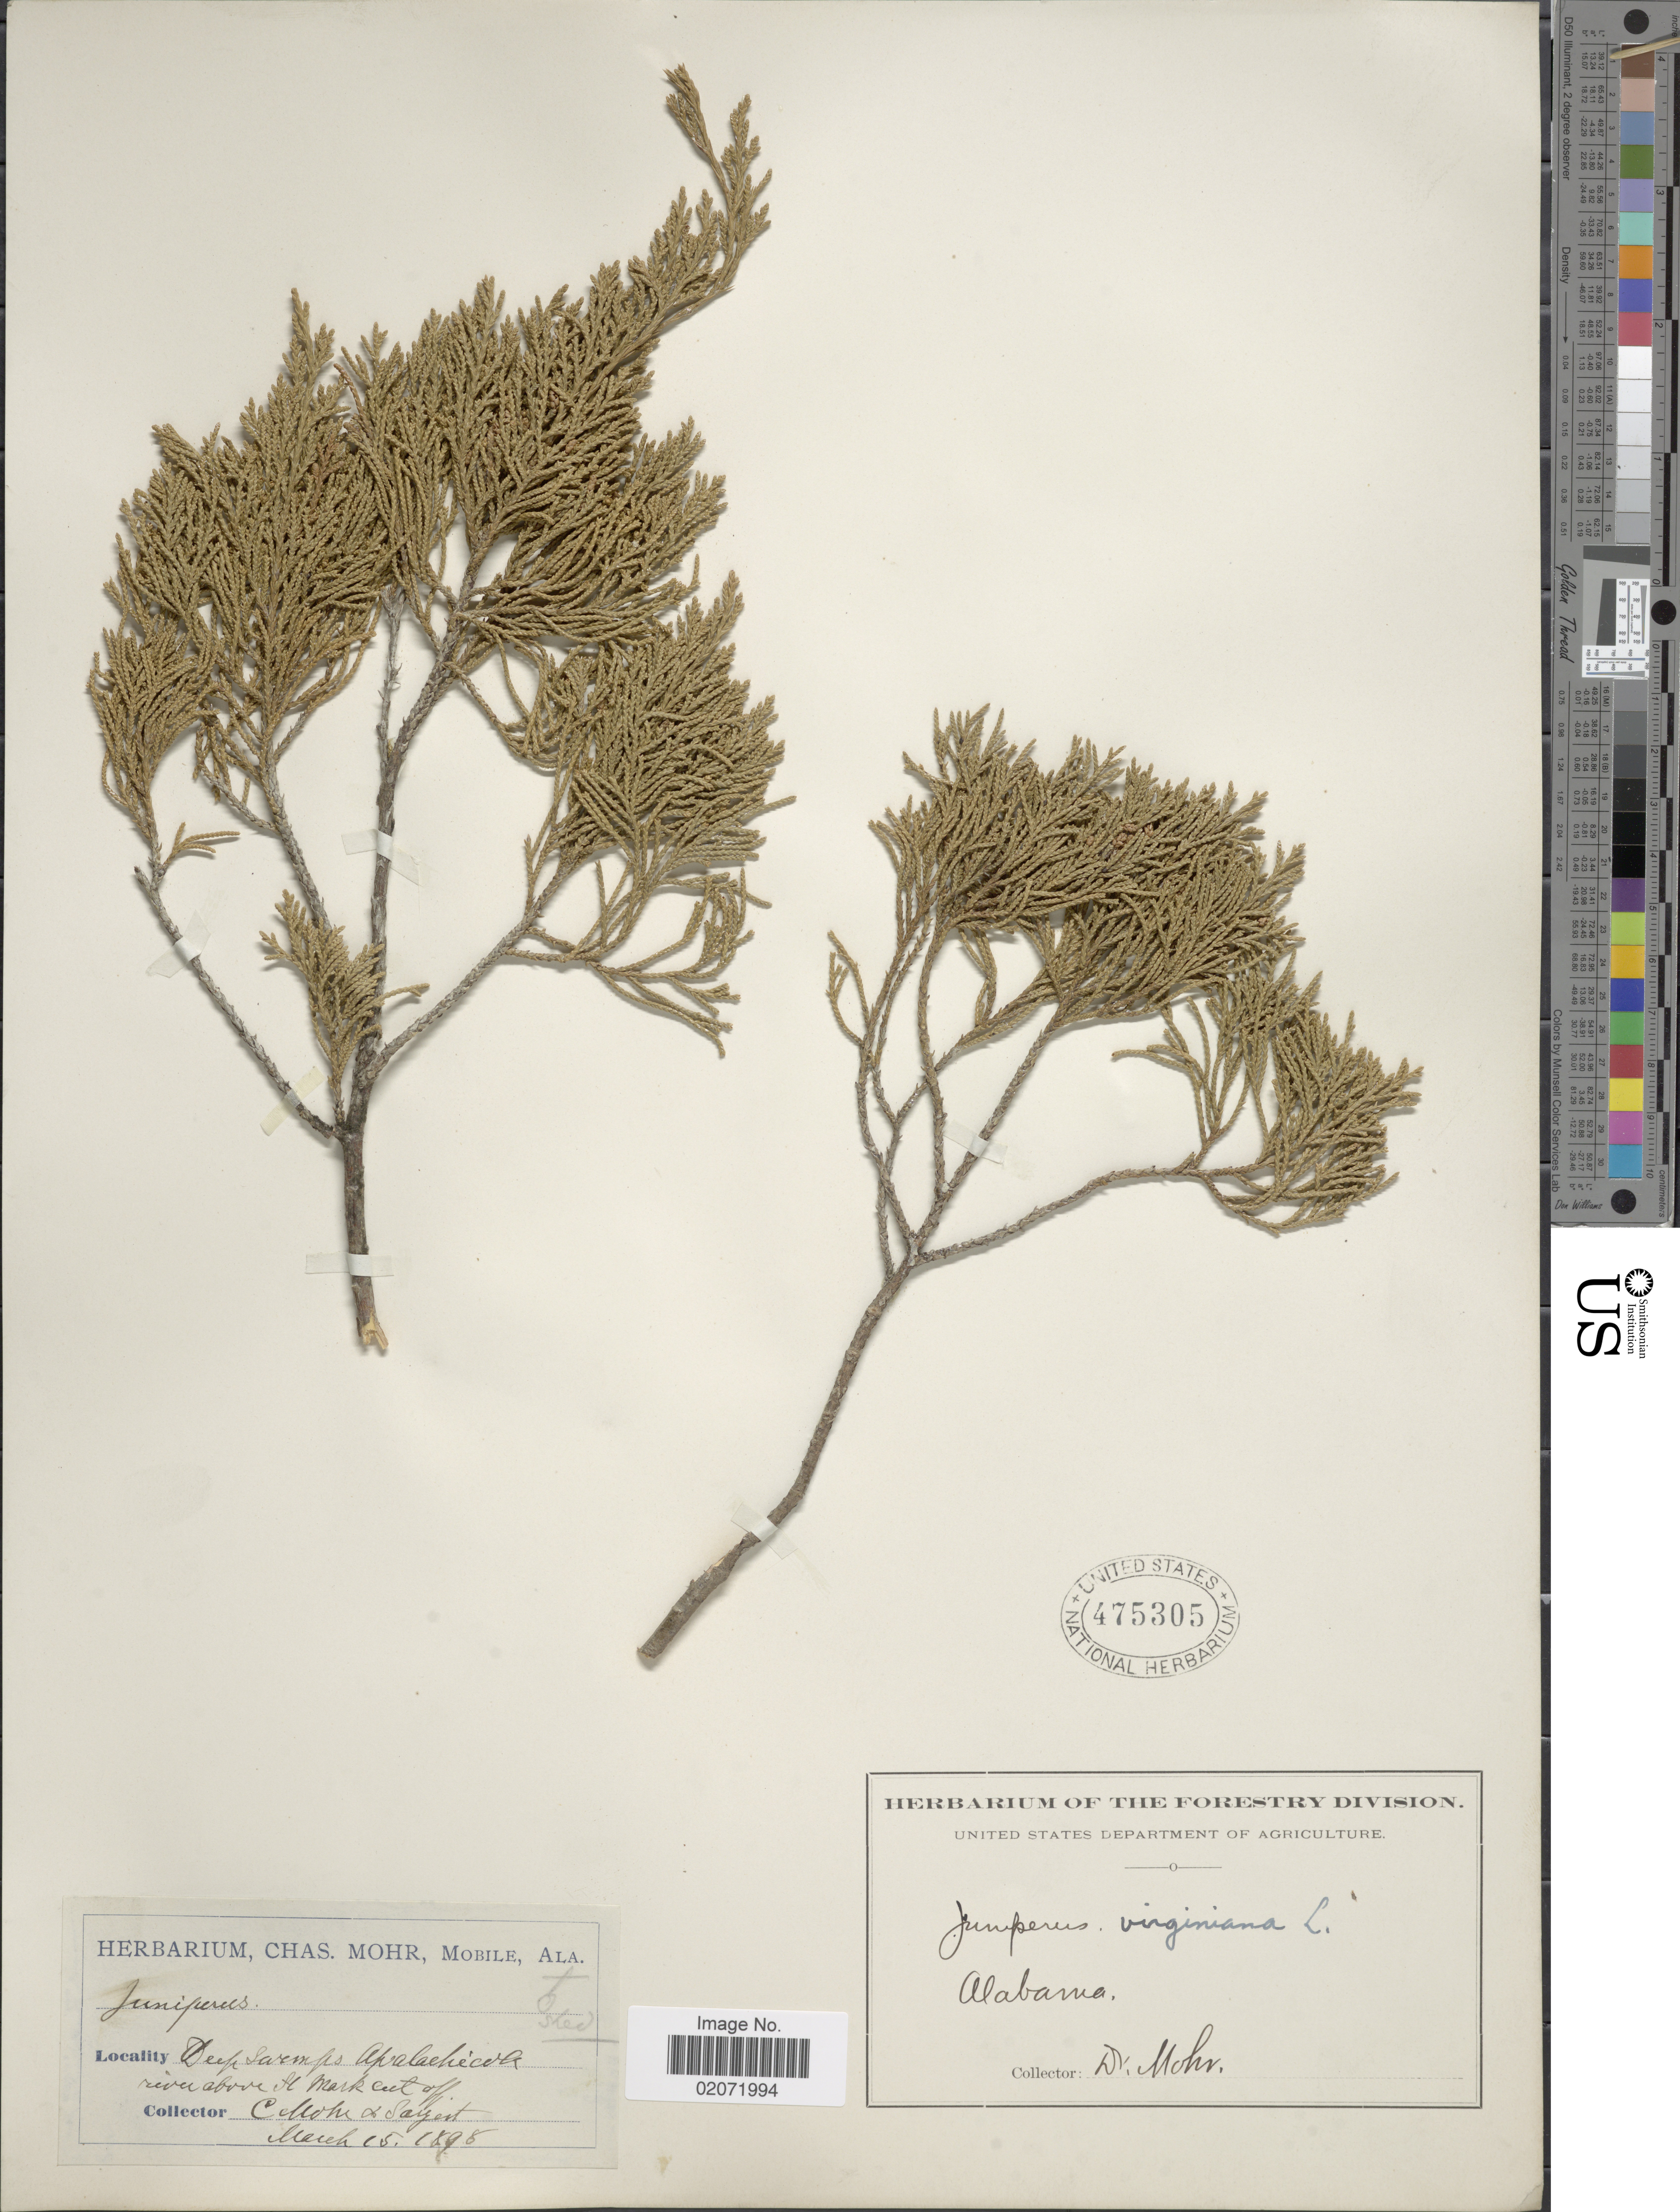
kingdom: Plantae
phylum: Tracheophyta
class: Pinopsida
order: Pinales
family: Cupressaceae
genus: Juniperus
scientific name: Juniperus virginiana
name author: L.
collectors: C. T. Mohr & -- Sargent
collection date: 1898-03-15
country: United States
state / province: Florida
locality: Deep swamps Apalachicola river above St. Mark cut off.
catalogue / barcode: US 475305